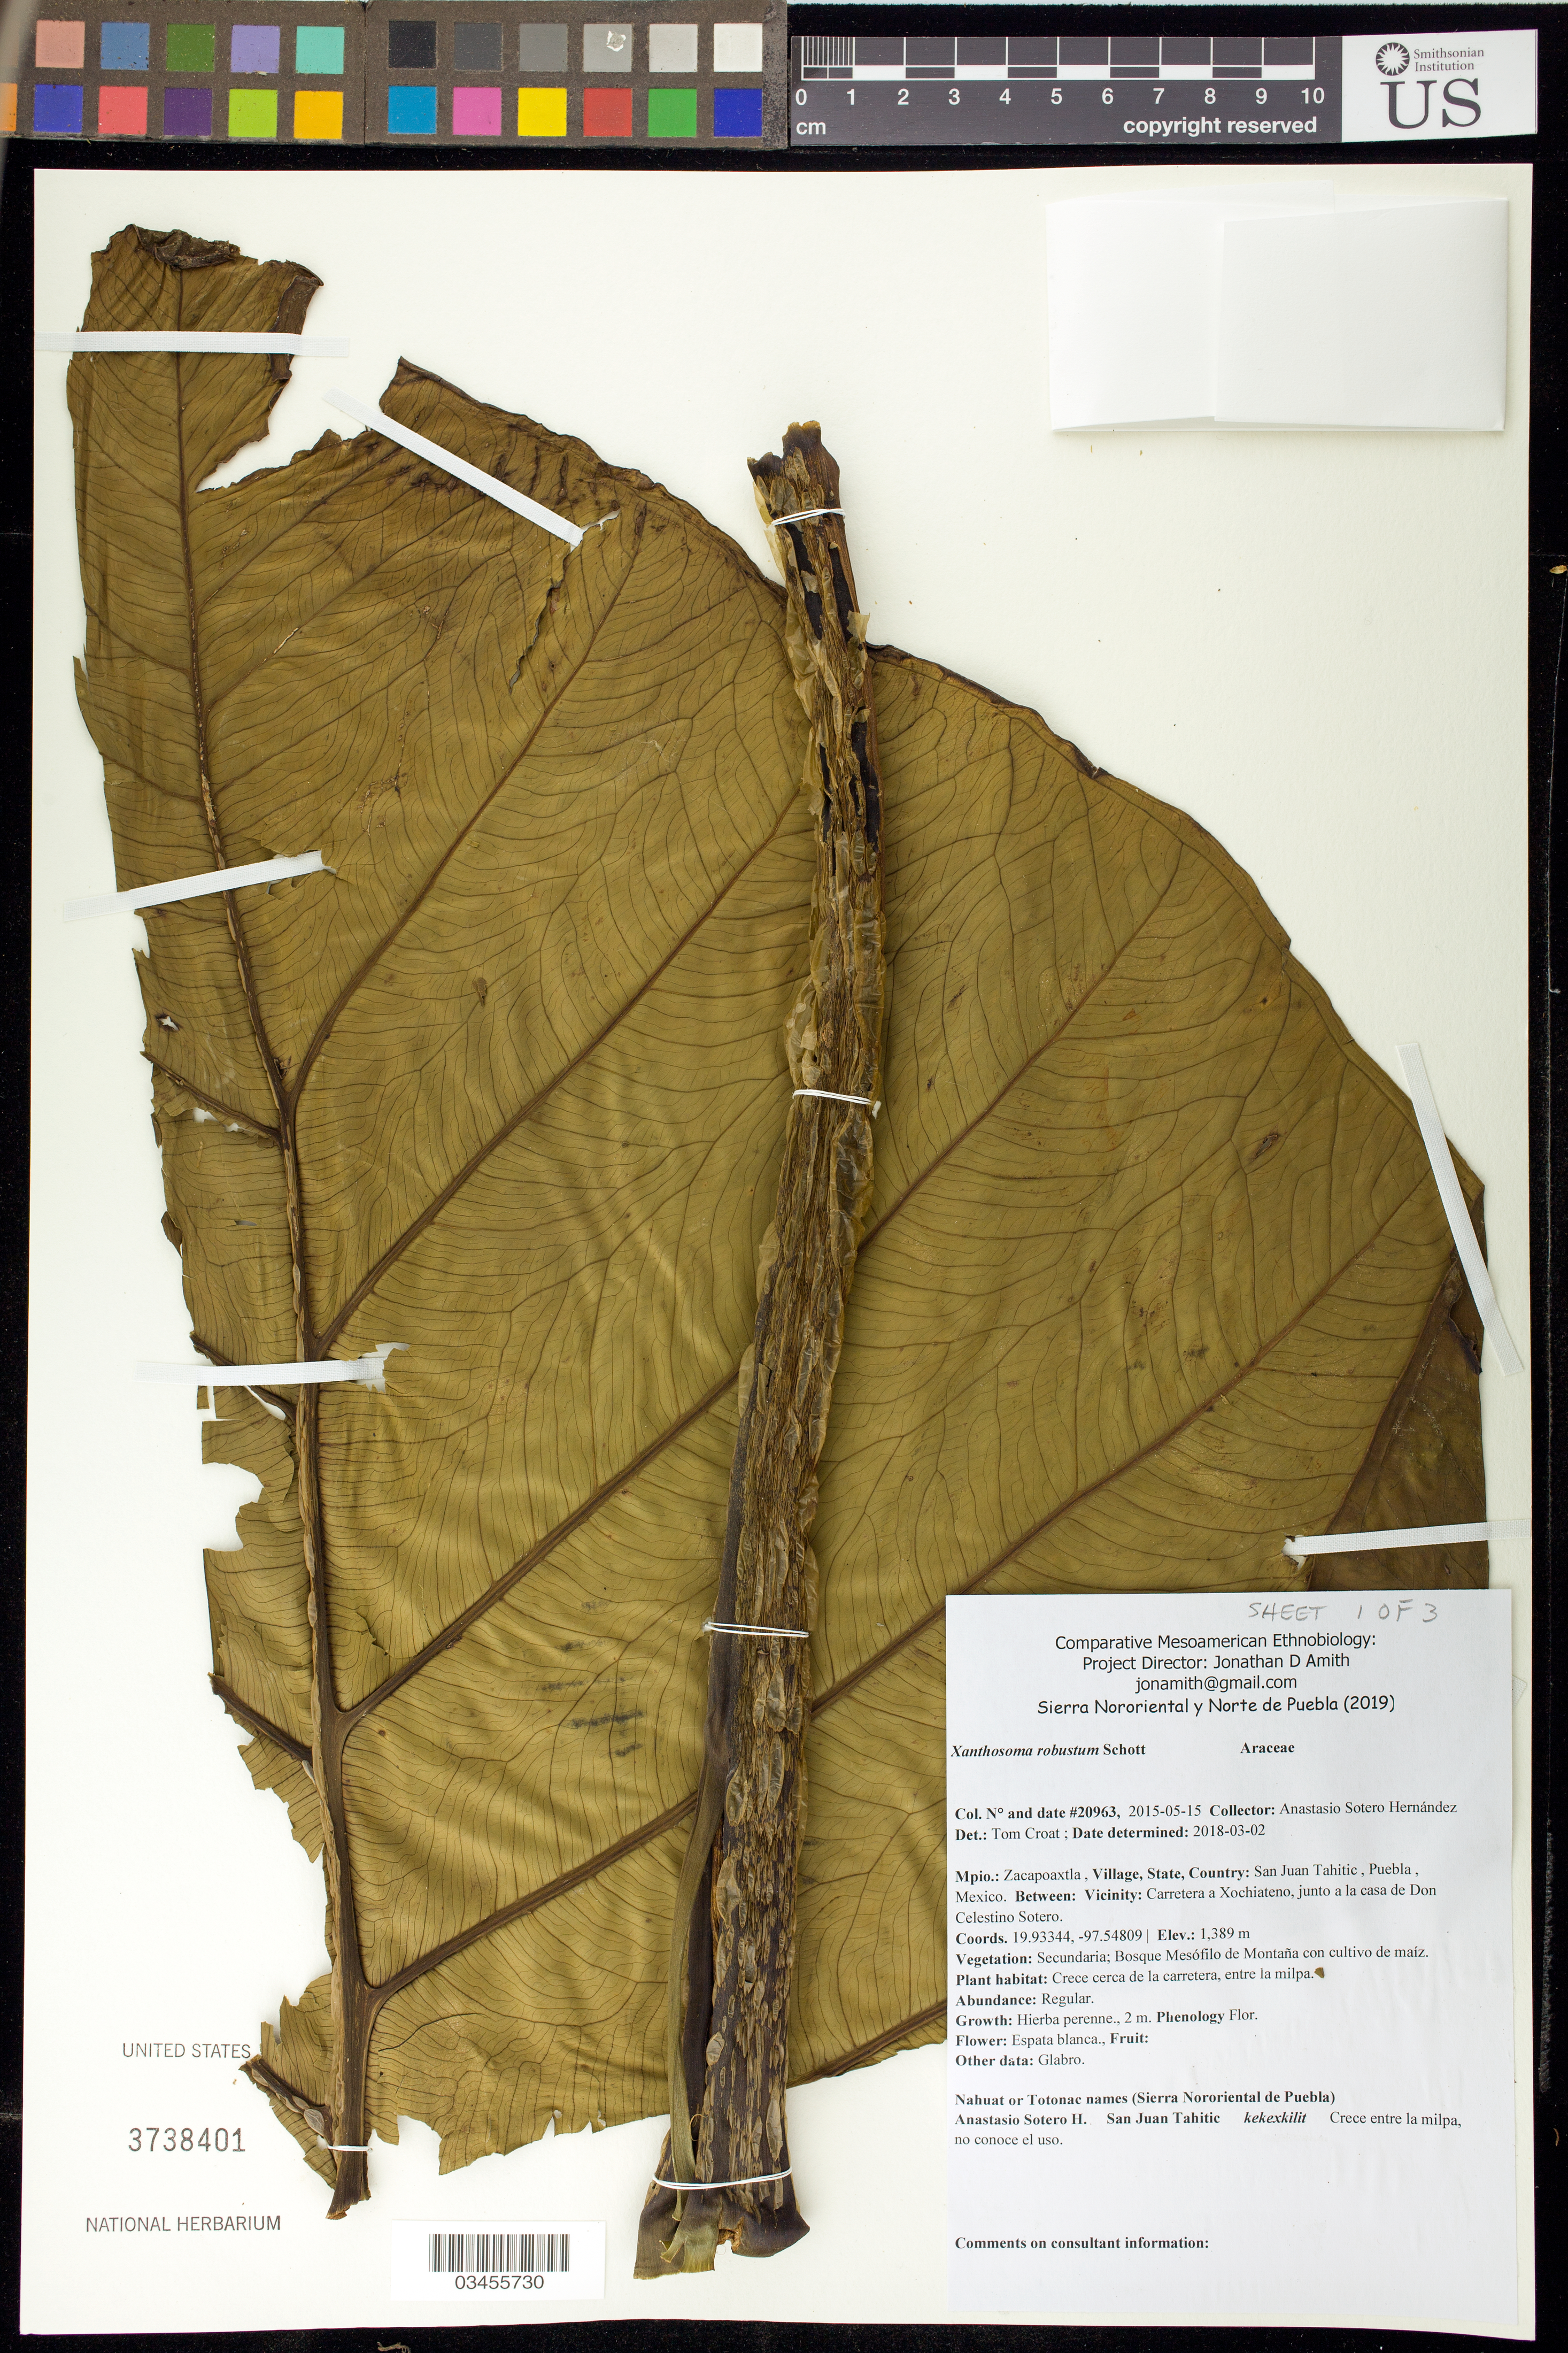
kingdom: Plantae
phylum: Tracheophyta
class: Liliopsida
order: Alismatales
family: Araceae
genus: Xanthosoma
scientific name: Xanthosoma robustum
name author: Schott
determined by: Croat, Thomas B., Missouri Botanical Garden (MO)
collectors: A. Sotero H.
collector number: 20963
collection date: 2015-05-15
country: México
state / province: Puebla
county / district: Zacapoaxtla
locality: PUEBLO: San Juan Tahitic; LOCALIDAD EXACTA: Carretera a Xochiateno, junto a la casa de Don Celestino Sotero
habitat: Bosque mesófilo de montaña con cultivo de maíz | Crece cerca de la carretera, entre la milpa.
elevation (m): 1389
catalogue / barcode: US 3738401